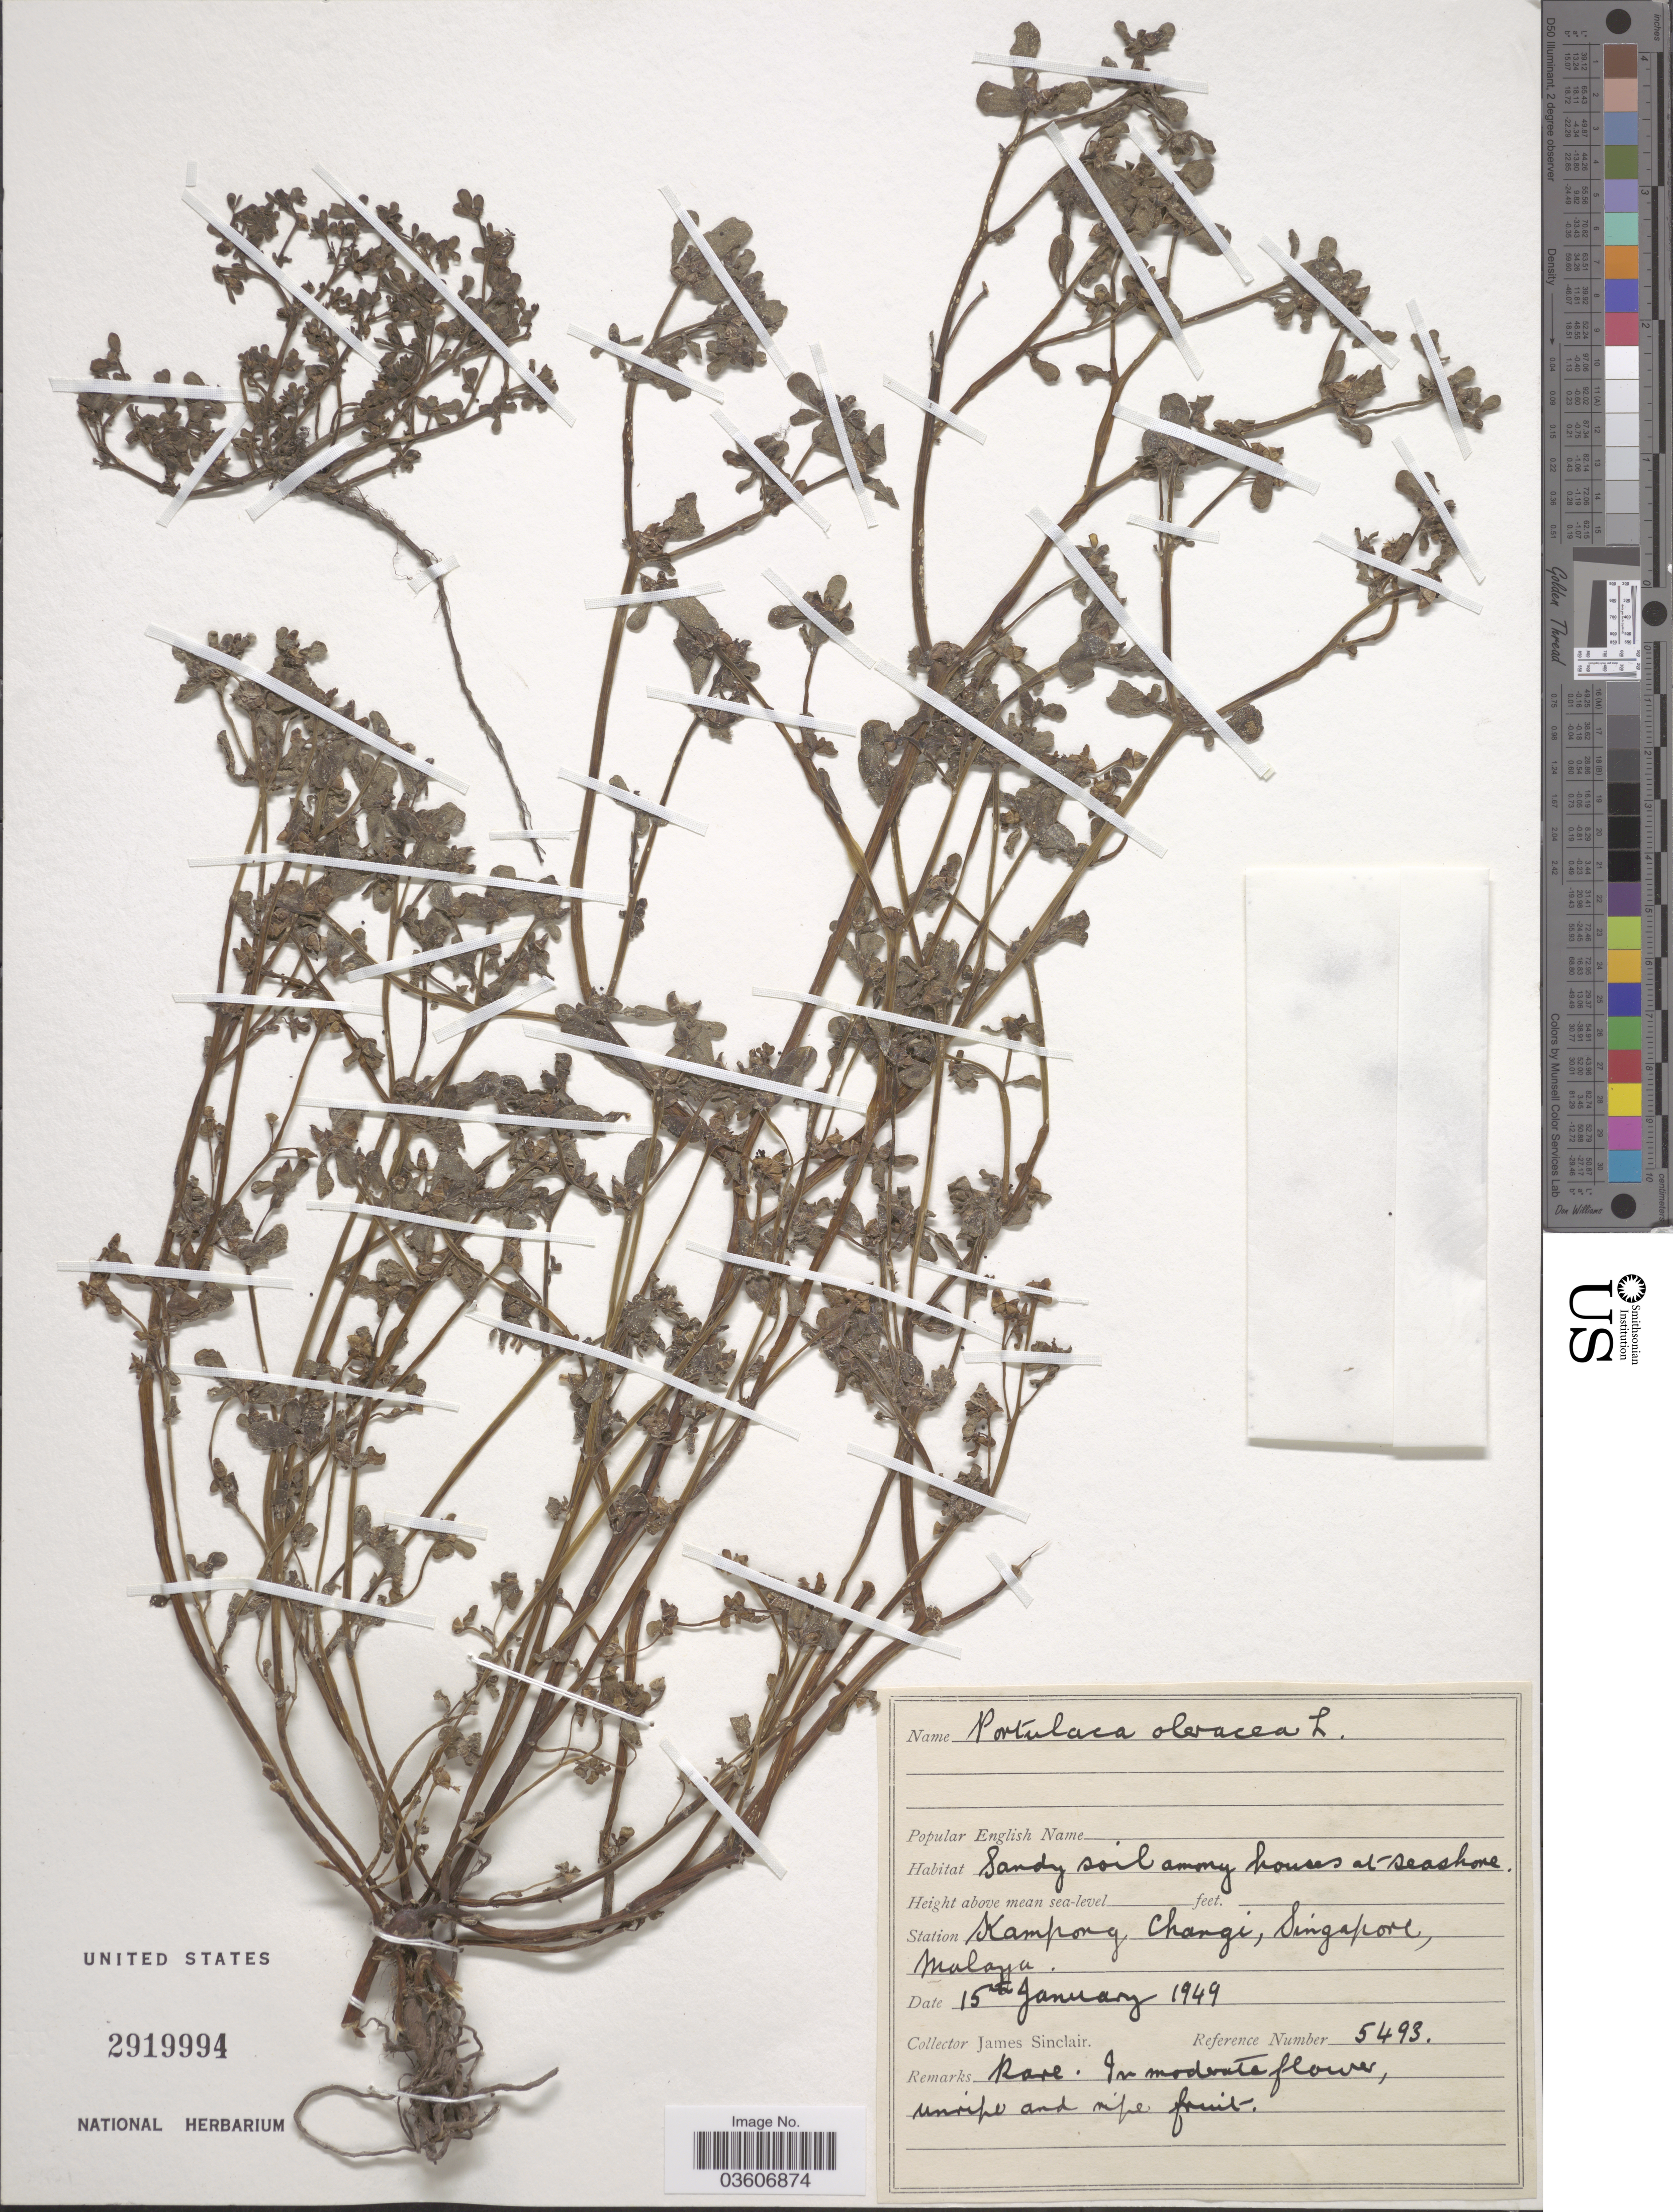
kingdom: Plantae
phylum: Tracheophyta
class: Magnoliopsida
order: Caryophyllales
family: Portulacaceae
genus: Portulaca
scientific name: Portulaca oleracea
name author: L.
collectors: J. Sinclair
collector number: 5493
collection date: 1949-01-15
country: Singapore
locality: Station Kampong Chargi, Malaya.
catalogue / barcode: US 2919994